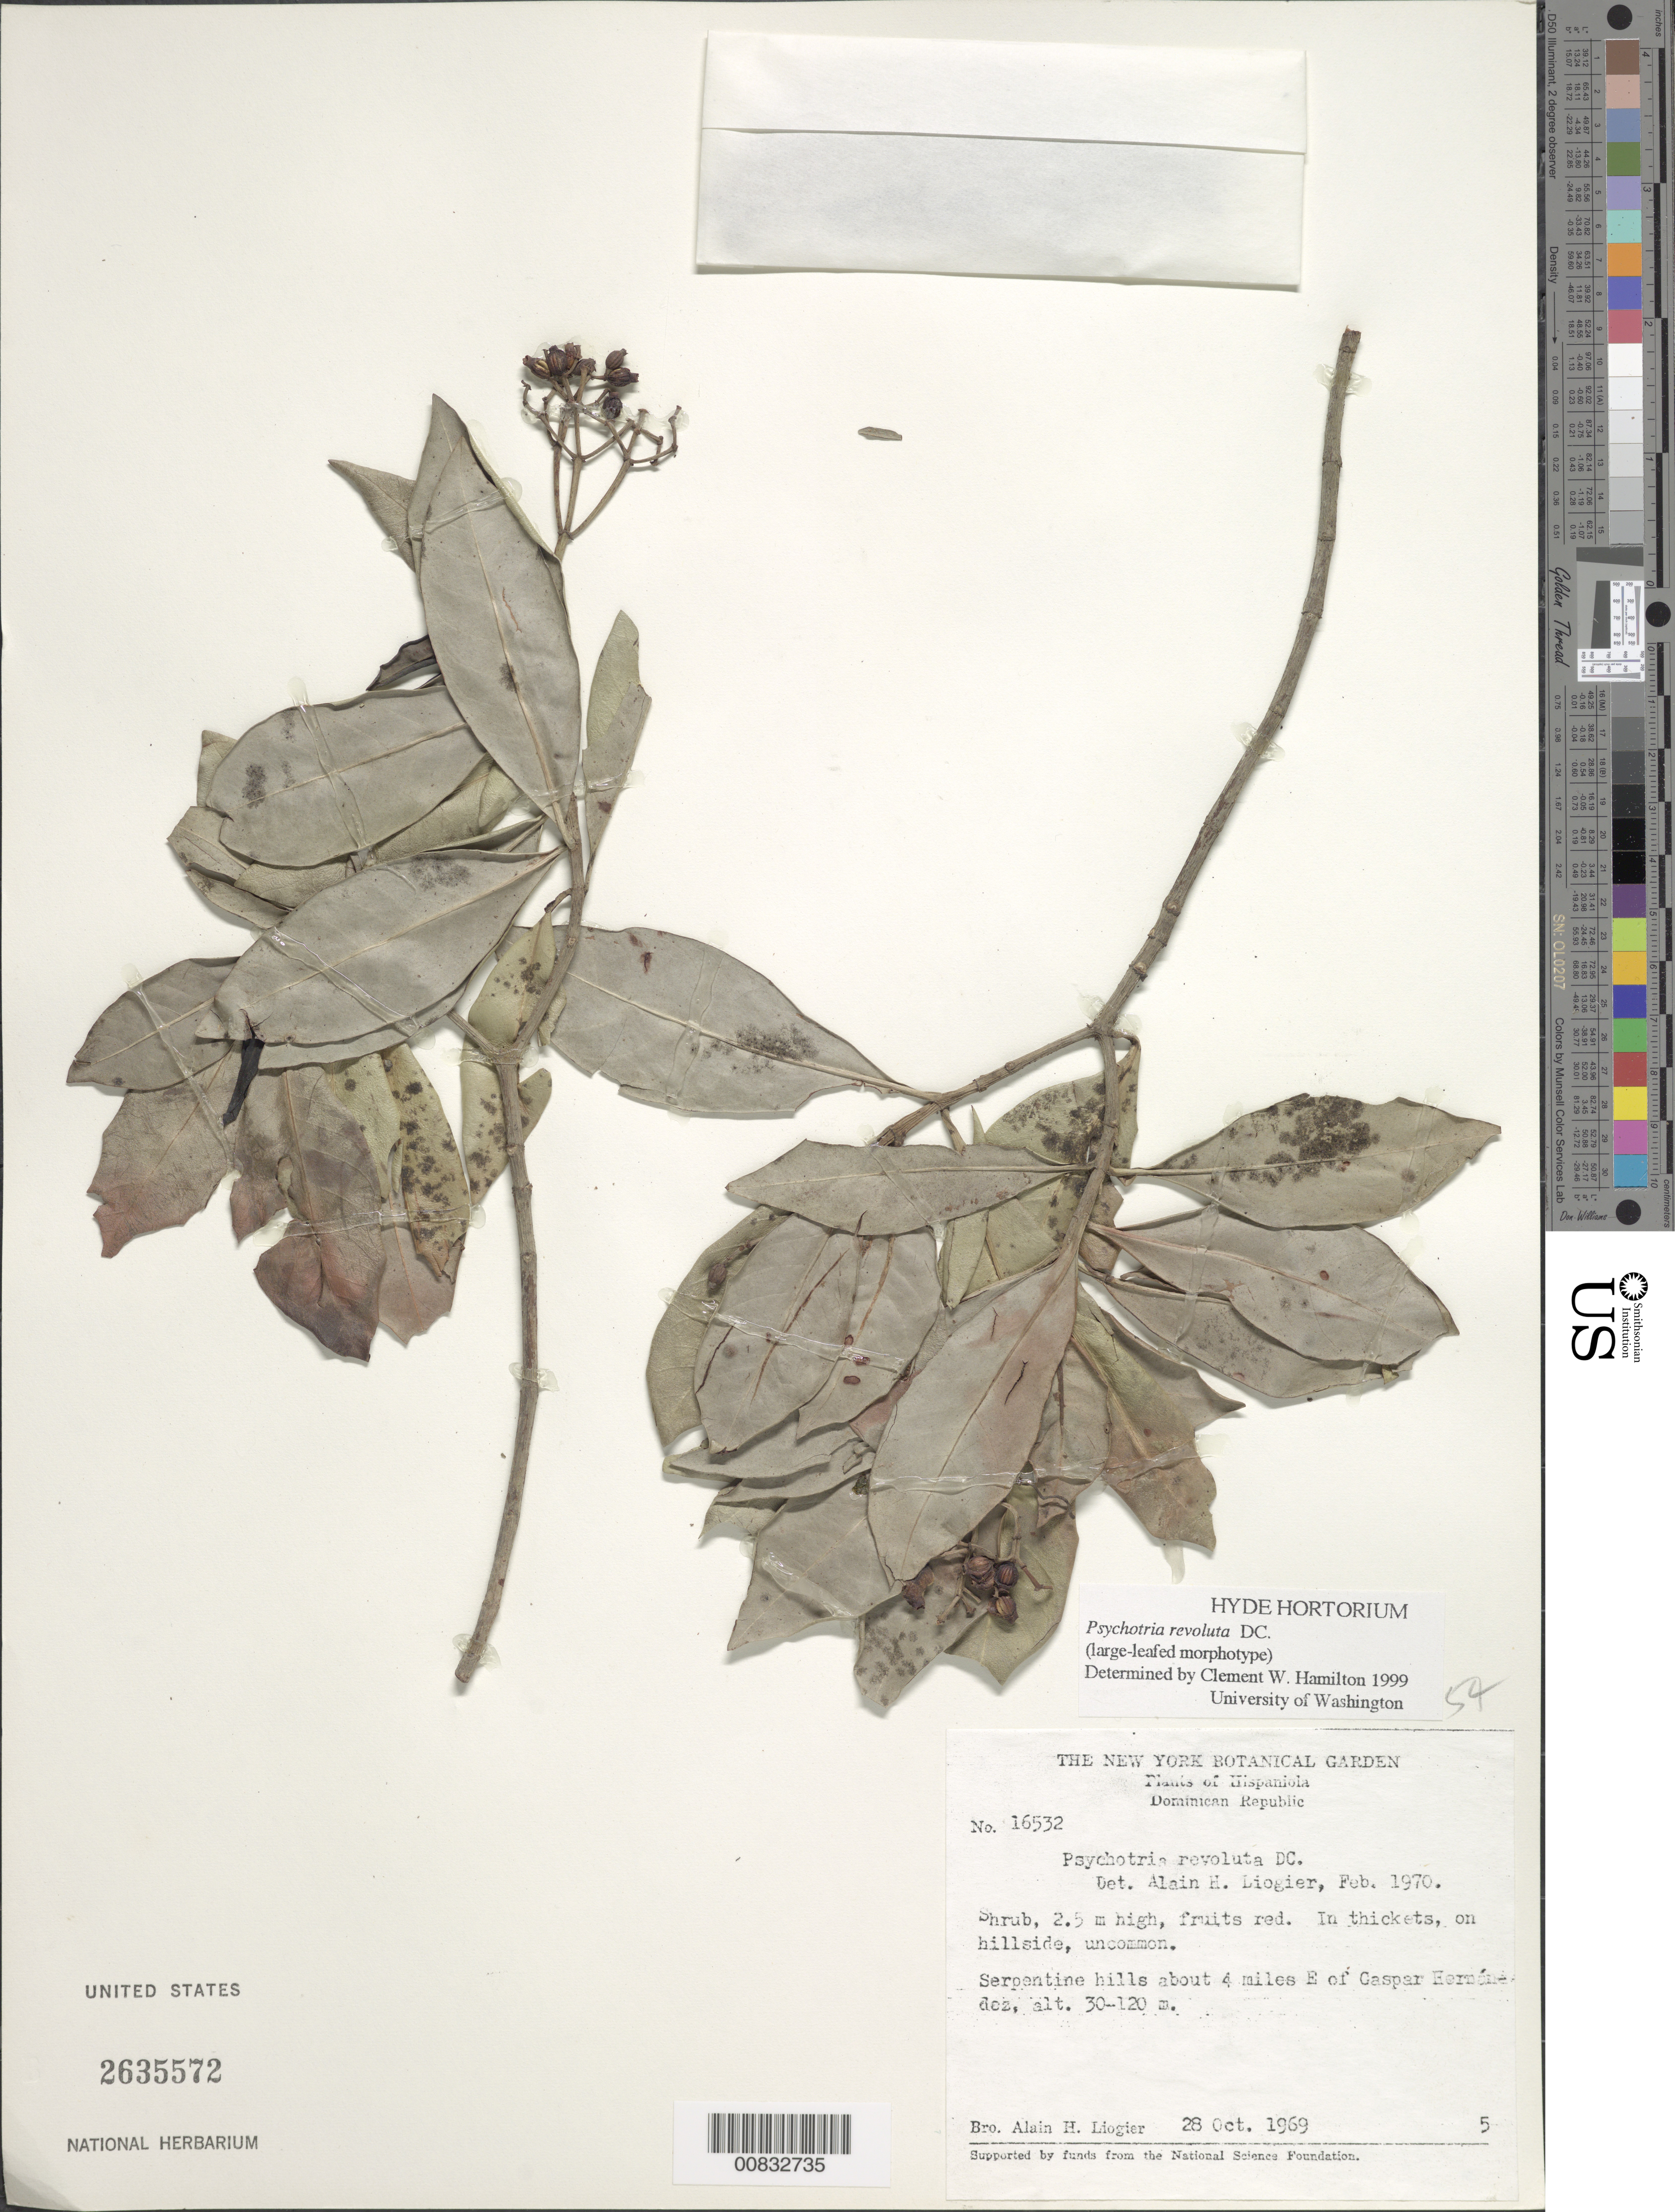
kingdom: Plantae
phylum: Tracheophyta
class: Magnoliopsida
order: Gentianales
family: Rubiaceae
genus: Psychotria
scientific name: Psychotria revoluta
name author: DC.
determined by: Hamilton, C. W.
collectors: A. H. Liogier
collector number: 16532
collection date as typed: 28 Oct 1969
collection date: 1969-10-28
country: Dominican Republic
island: Hispaniola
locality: About 4 miiles E of Gaspar hernandez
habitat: In thickets on hillside of serpentine hills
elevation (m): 30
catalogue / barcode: US 2635572